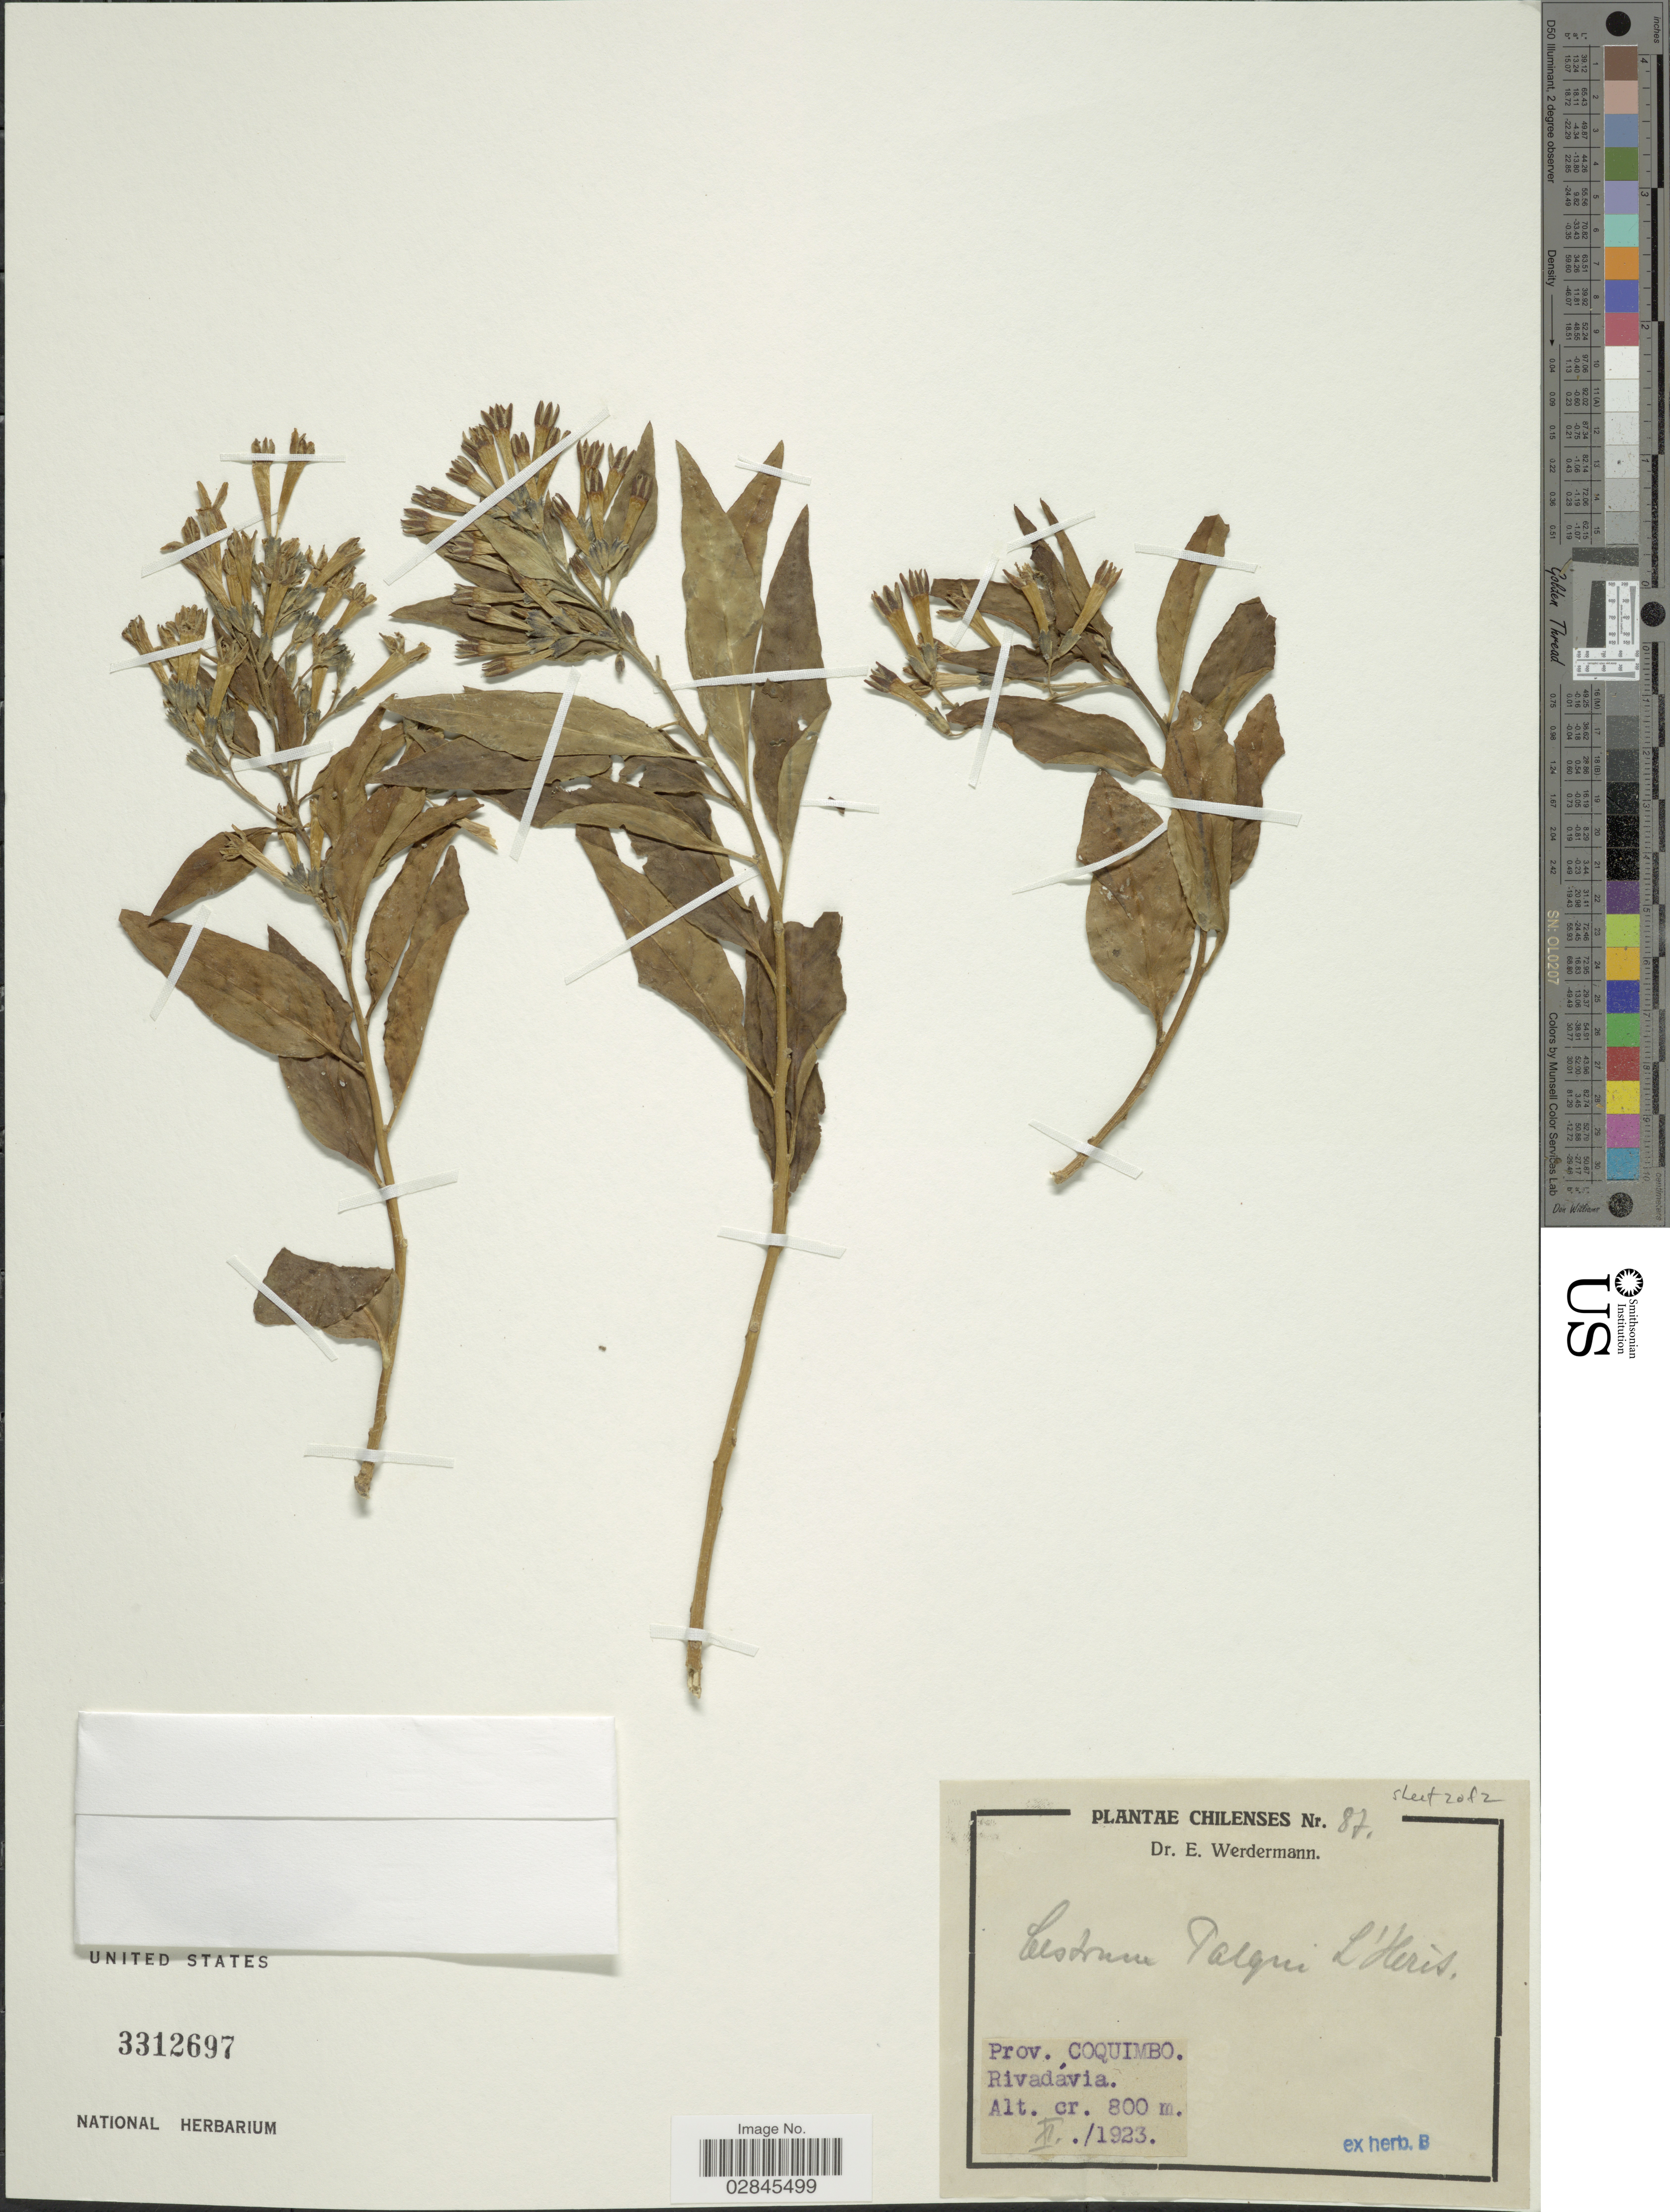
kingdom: Plantae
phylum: Tracheophyta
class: Magnoliopsida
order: Solanales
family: Solanaceae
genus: Cestrum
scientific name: Cestrum parqui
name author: L'Hér.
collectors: E. Werdermann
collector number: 87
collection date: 1923-11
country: Chile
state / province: Coquimbo (IV)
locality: Rivadávia.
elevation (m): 800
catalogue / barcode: US 3312697